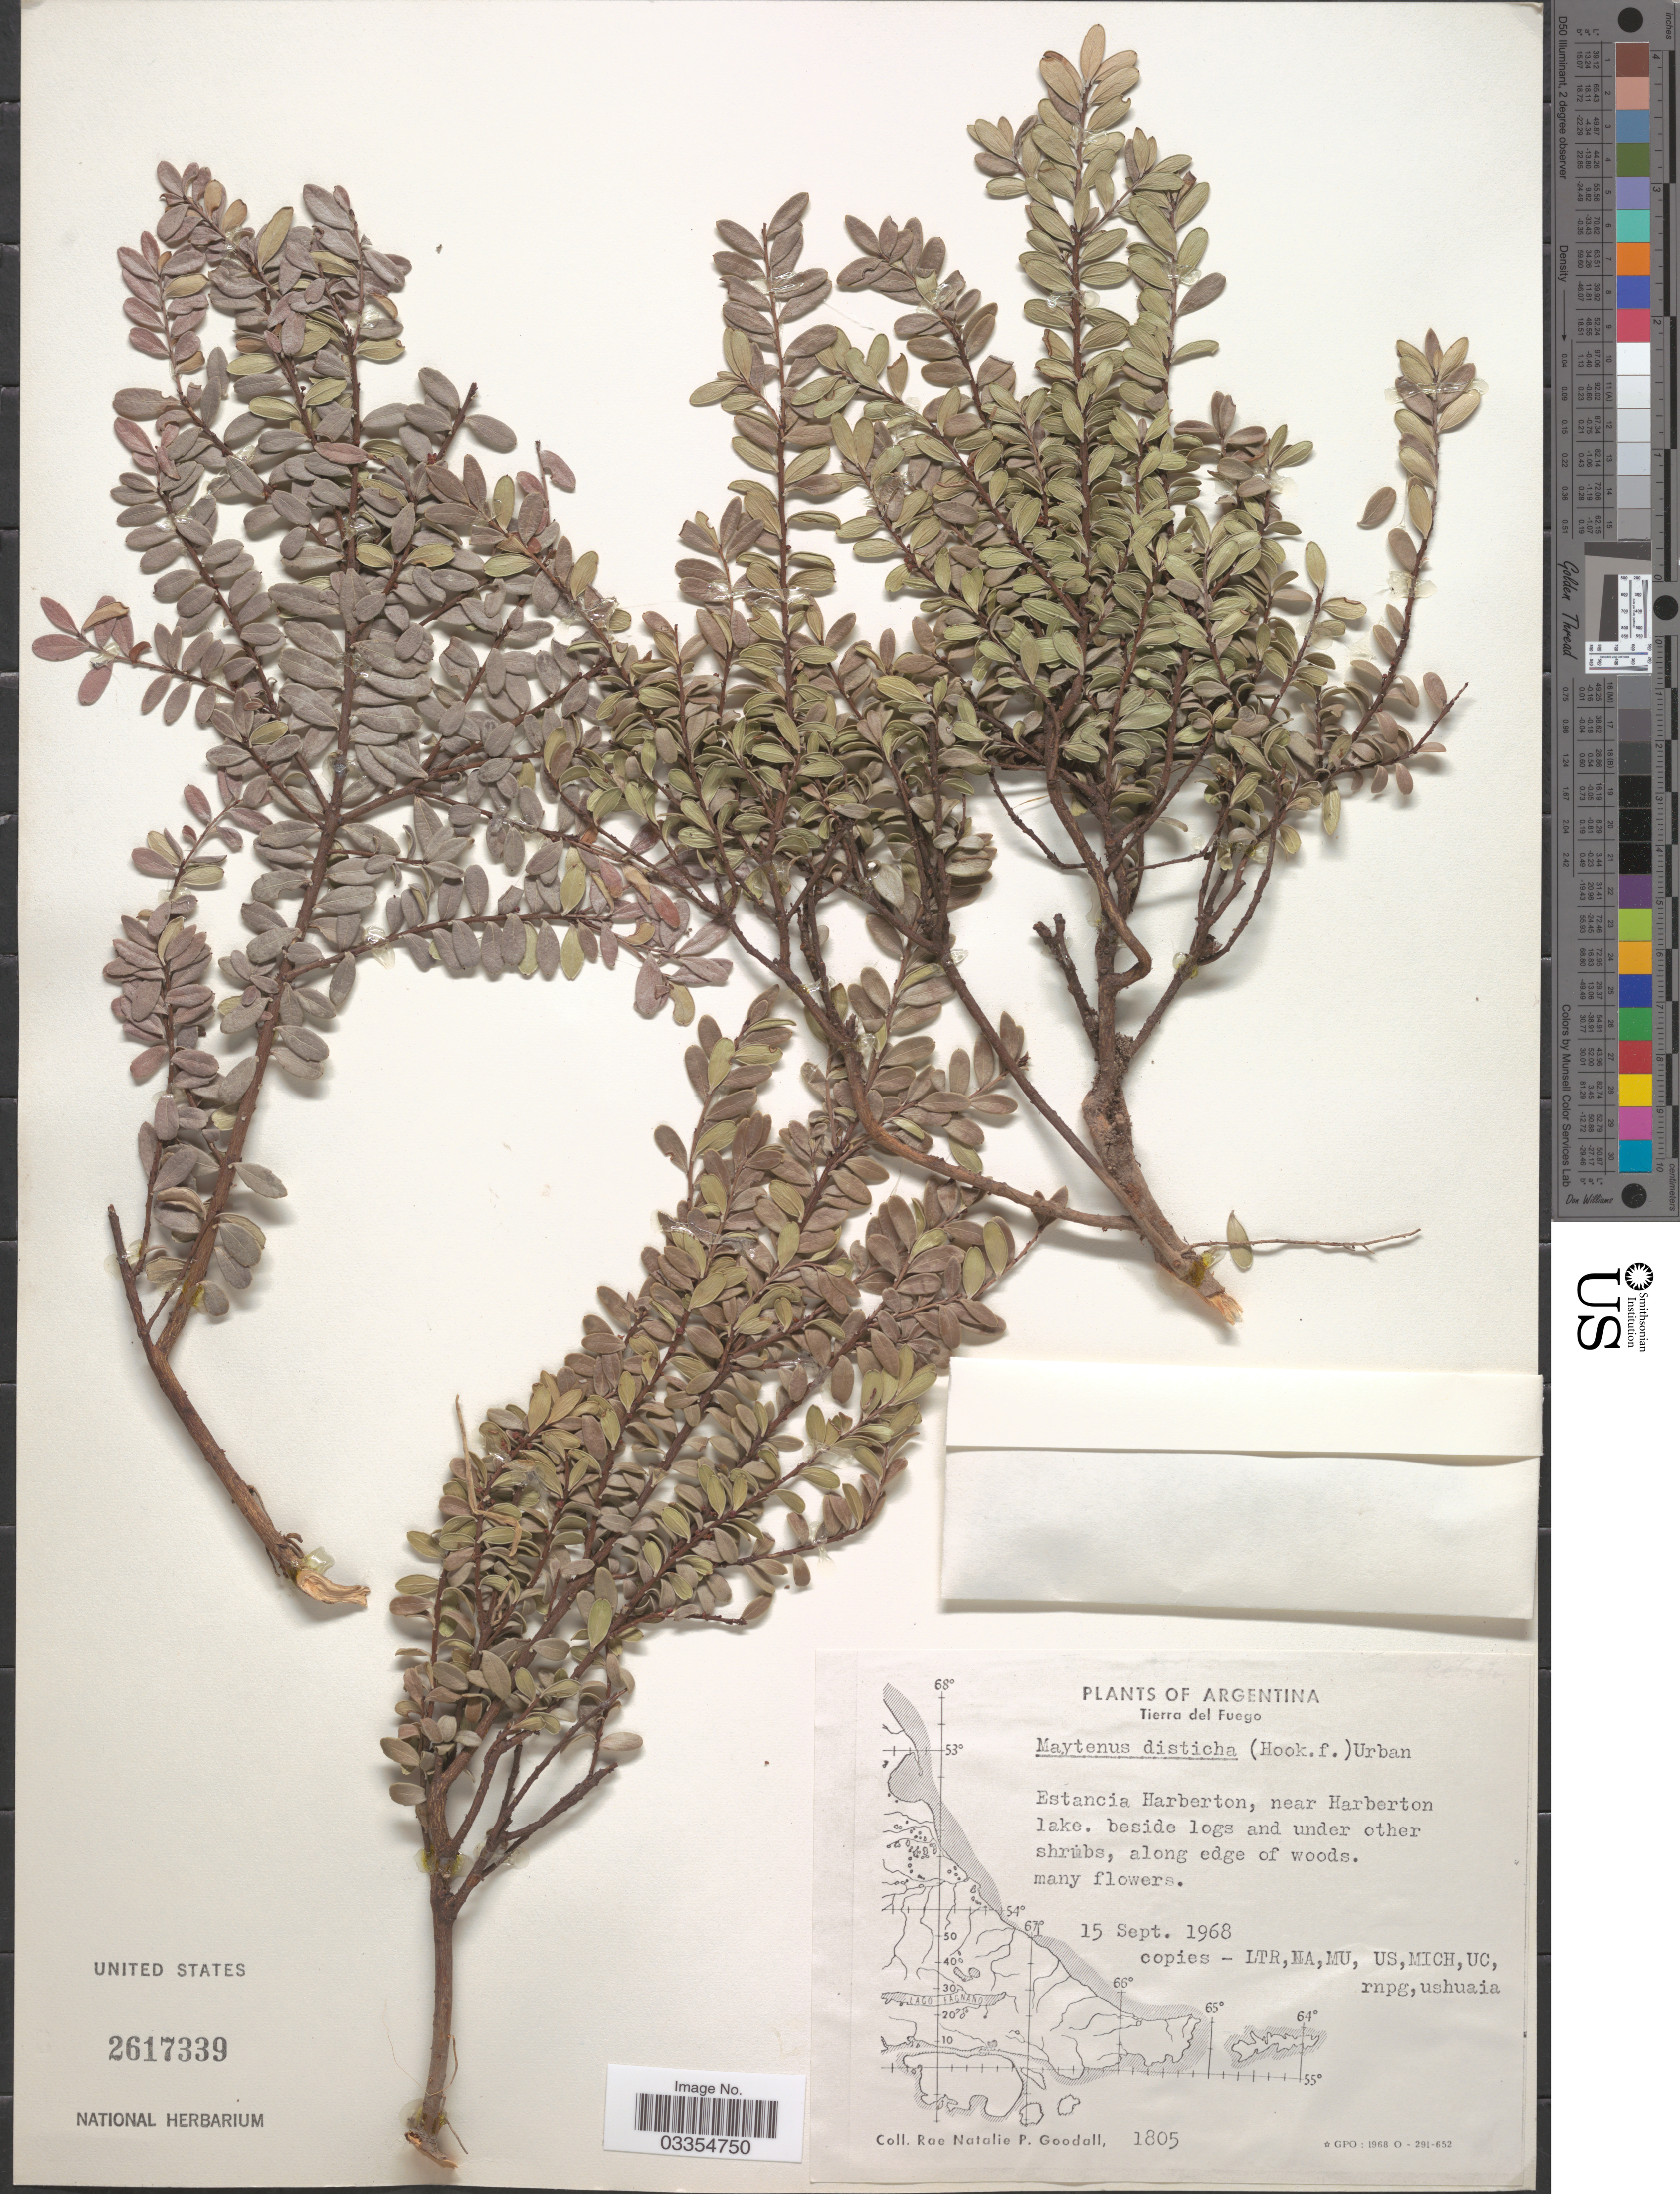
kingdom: Plantae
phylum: Tracheophyta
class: Magnoliopsida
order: Celastrales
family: Celastraceae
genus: Maytenus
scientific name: Maytenus disticha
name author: (Hook. f.) Urb.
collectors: R. Goodall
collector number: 1805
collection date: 1968-09-15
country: Argentina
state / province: Tierra del Fuego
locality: Estancia Harberton, near Harberton lake.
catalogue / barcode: US 2617339